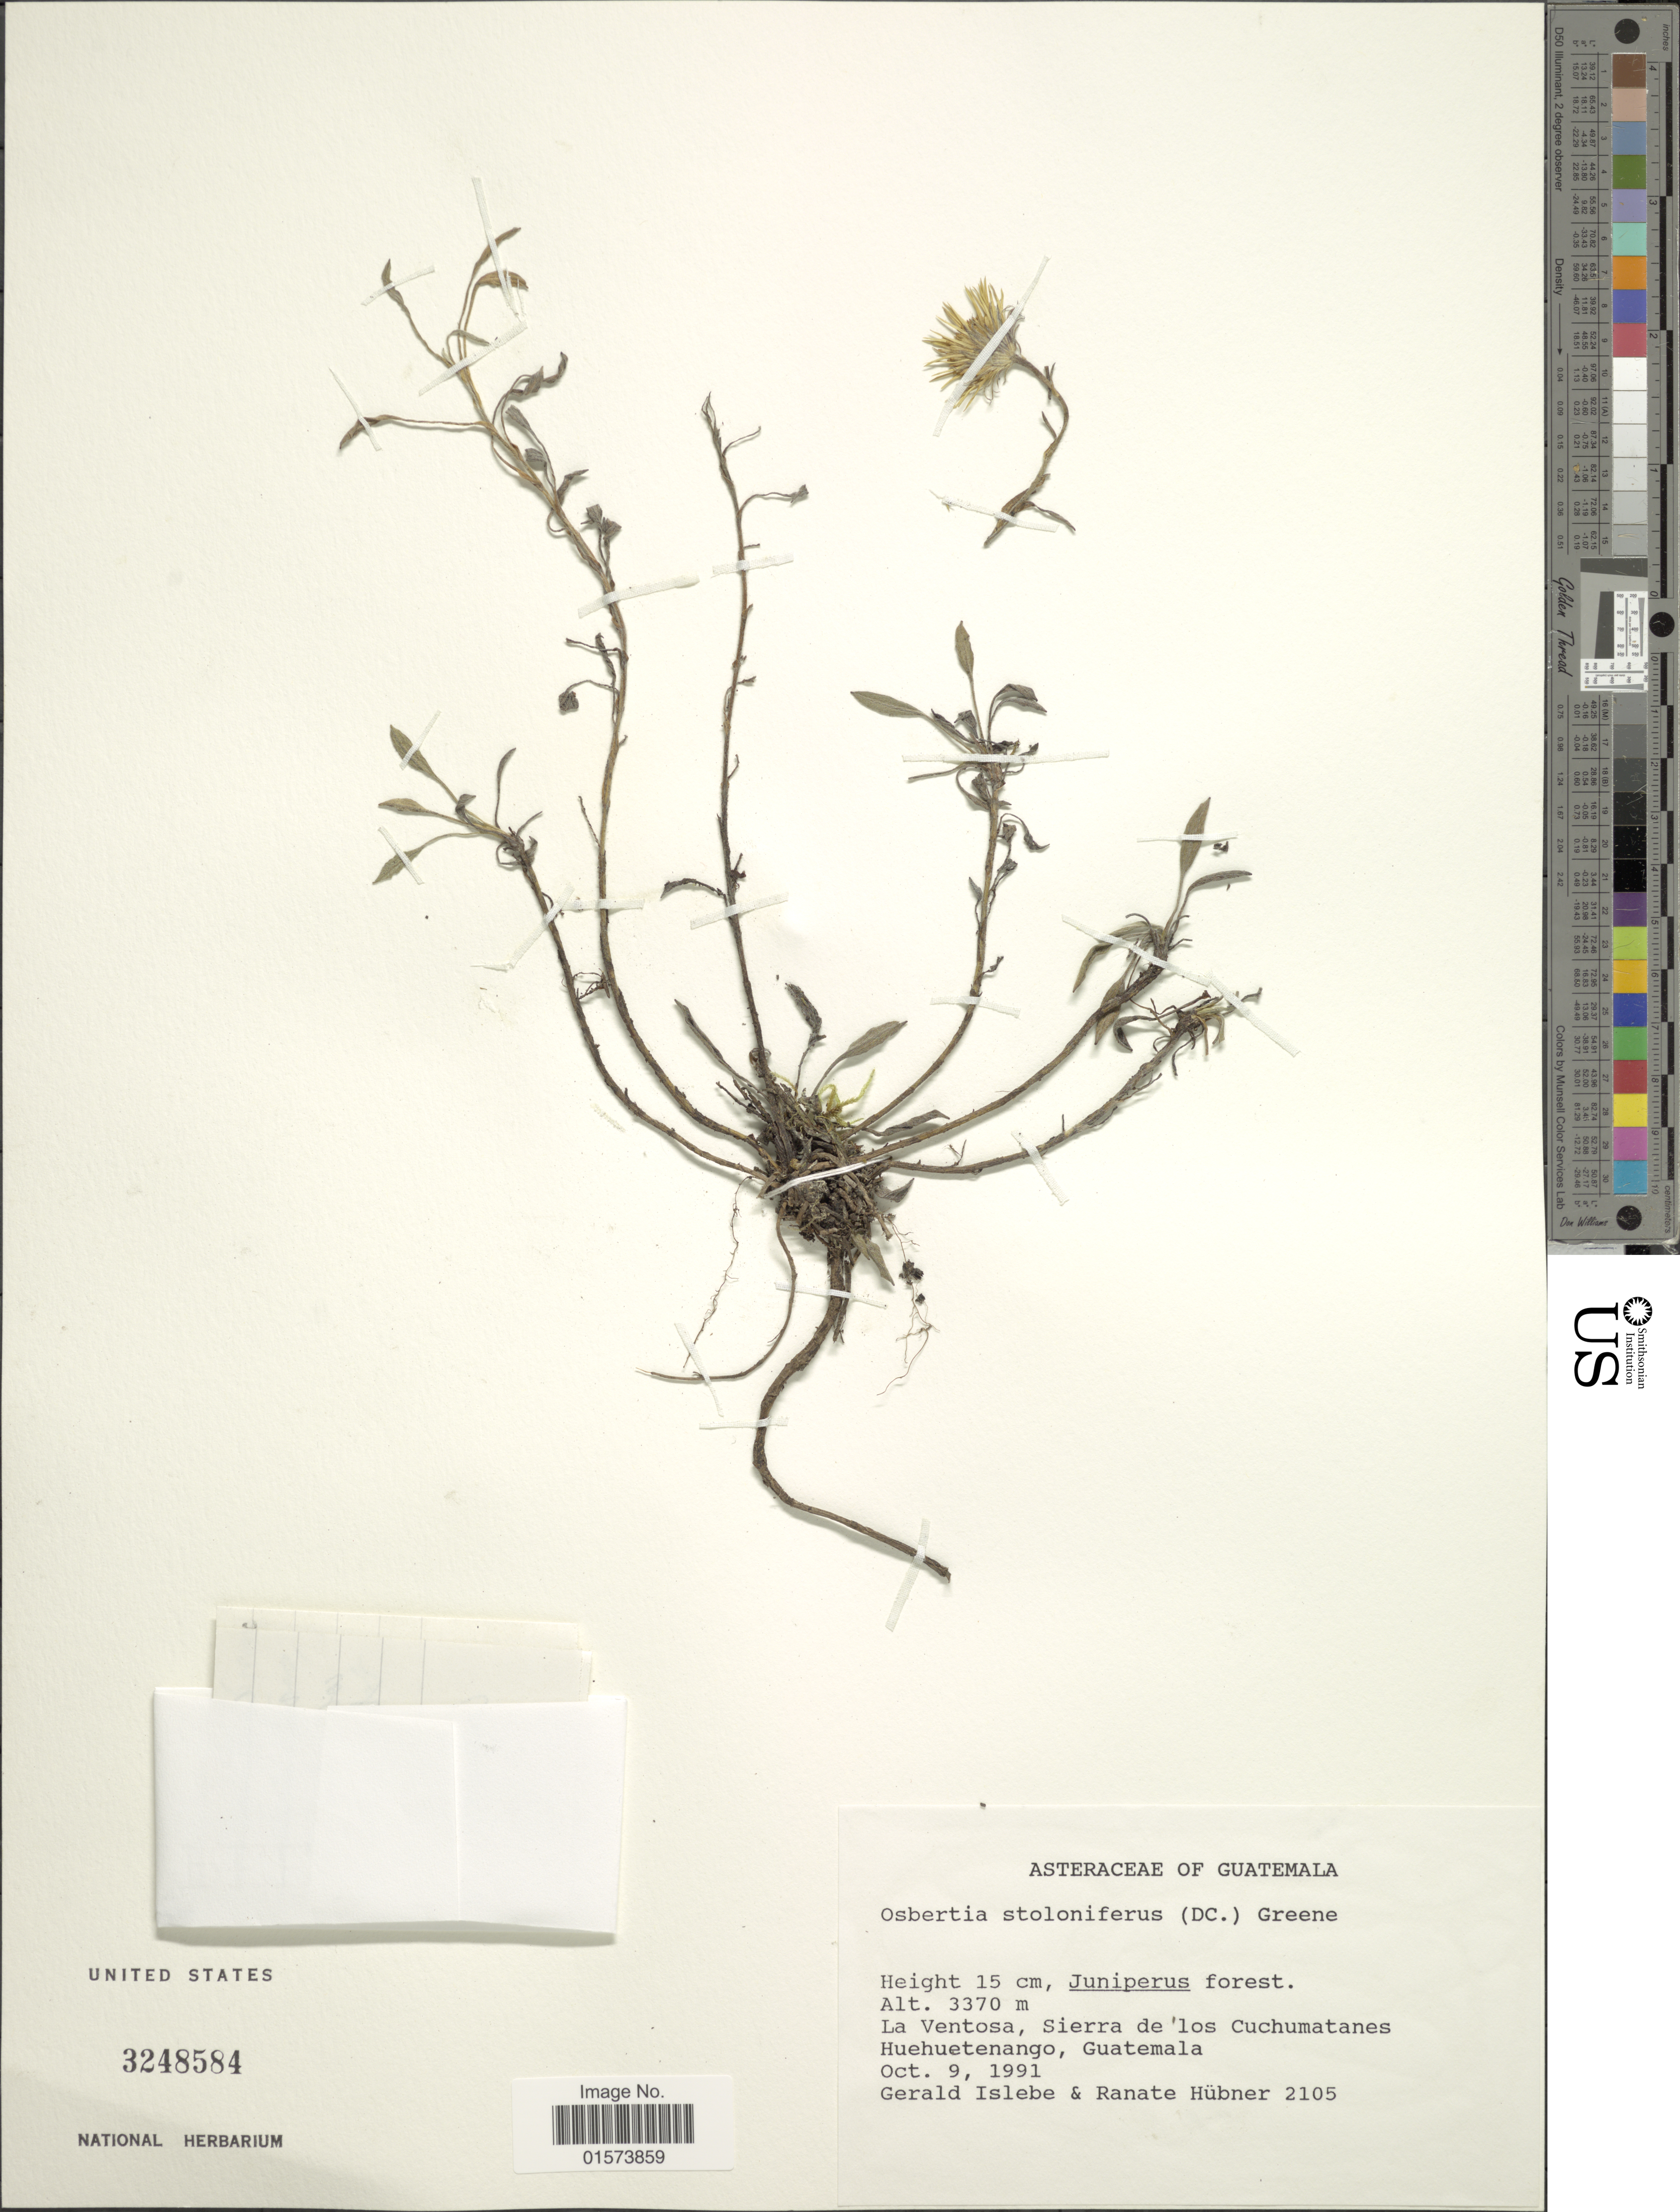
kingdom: Plantae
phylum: Tracheophyta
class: Magnoliopsida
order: Asterales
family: Asteraceae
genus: Osbertia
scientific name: Osbertia stolonifera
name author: (DC.) Greene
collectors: G. Islebe & R. Hubner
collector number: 2105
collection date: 1991-10-09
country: Guatemala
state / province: Huehuetenango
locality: La Ventosa, Sierra de los Cuchumatanes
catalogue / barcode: US 3248584